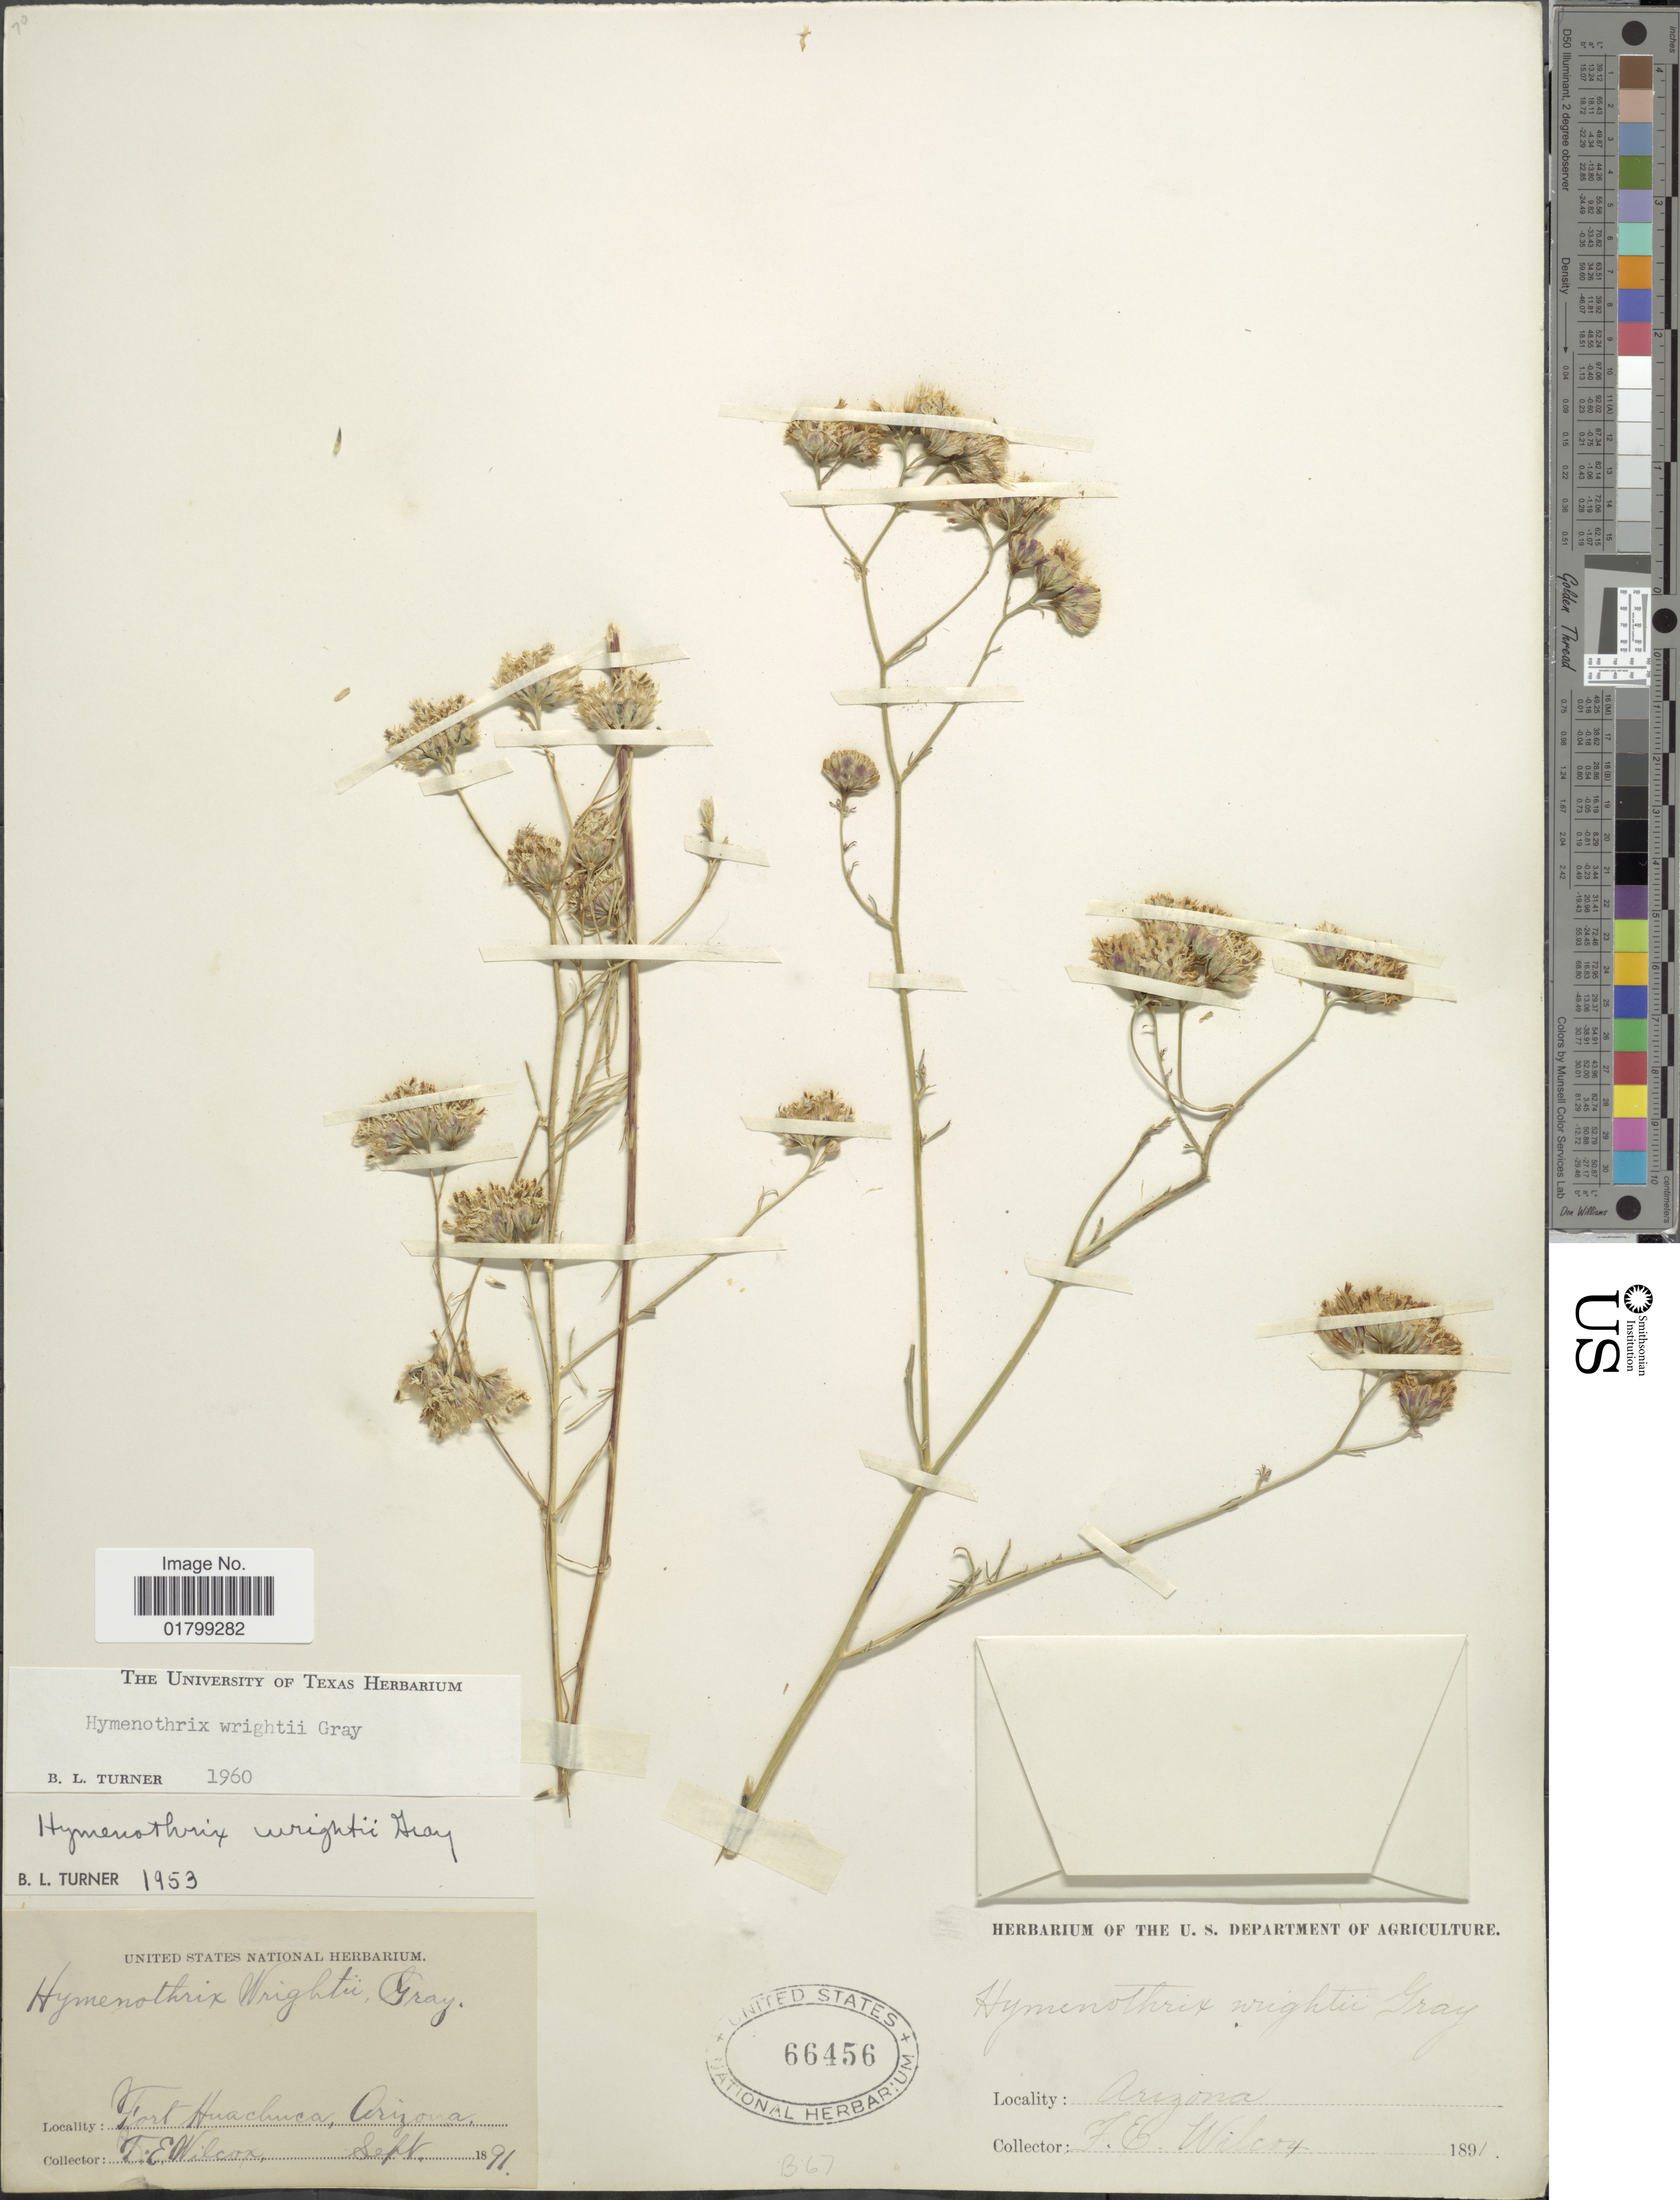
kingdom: Plantae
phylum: Tracheophyta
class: Magnoliopsida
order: Asterales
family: Asteraceae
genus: Hymenothrix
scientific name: Hymenothrix wrightii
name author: A. Gray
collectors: T. E. Wilcox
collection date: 1891-09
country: United States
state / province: Arizona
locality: Fort Huachuca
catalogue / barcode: US 66456